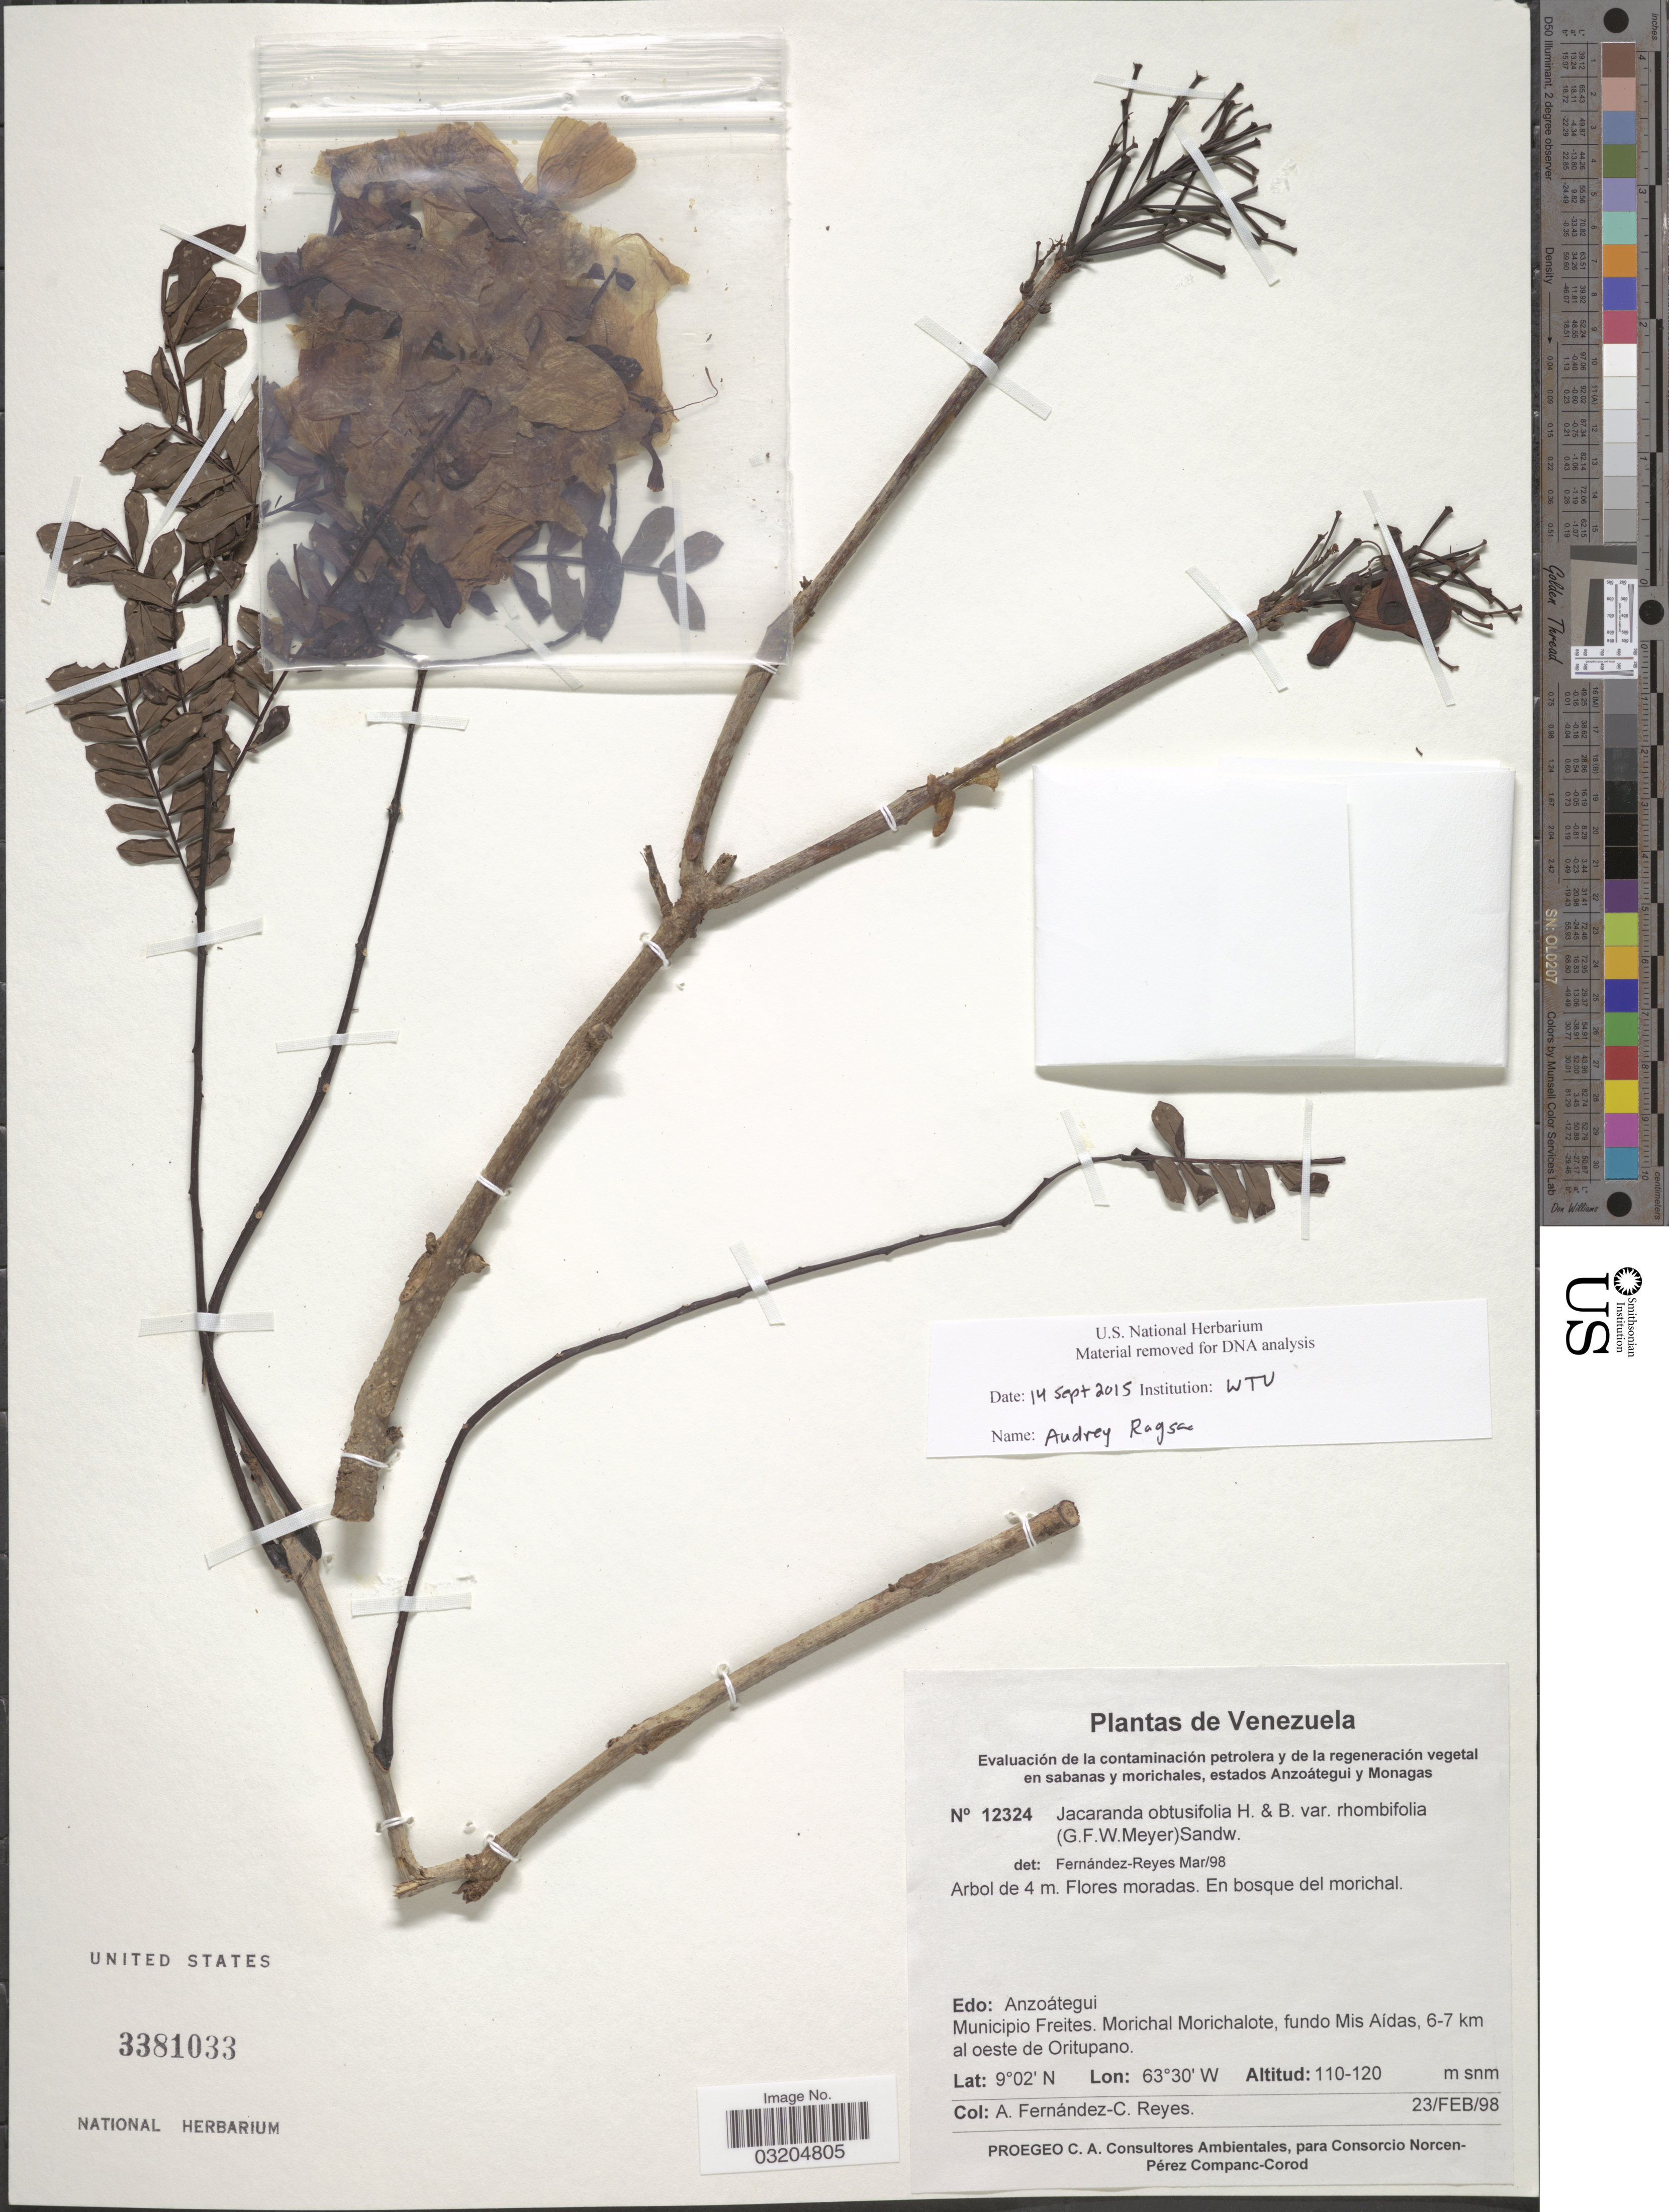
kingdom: Plantae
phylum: Tracheophyta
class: Magnoliopsida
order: Lamiales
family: Bignoniaceae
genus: Jacaranda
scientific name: Jacaranda obtusifolia subsp. rhombifolia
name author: (G. Mey.) A.H. Gentry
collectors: A. Fernandez & C. Reyes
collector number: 12324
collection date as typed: Transcribed d/m/y: 23/2/98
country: Venezuela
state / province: Anzoategui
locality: Municipio Freites. Morichal Morichalote, fundo Mis Aidas, 6-7 km al oeste de Oritupano.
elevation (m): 110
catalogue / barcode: US 3381033